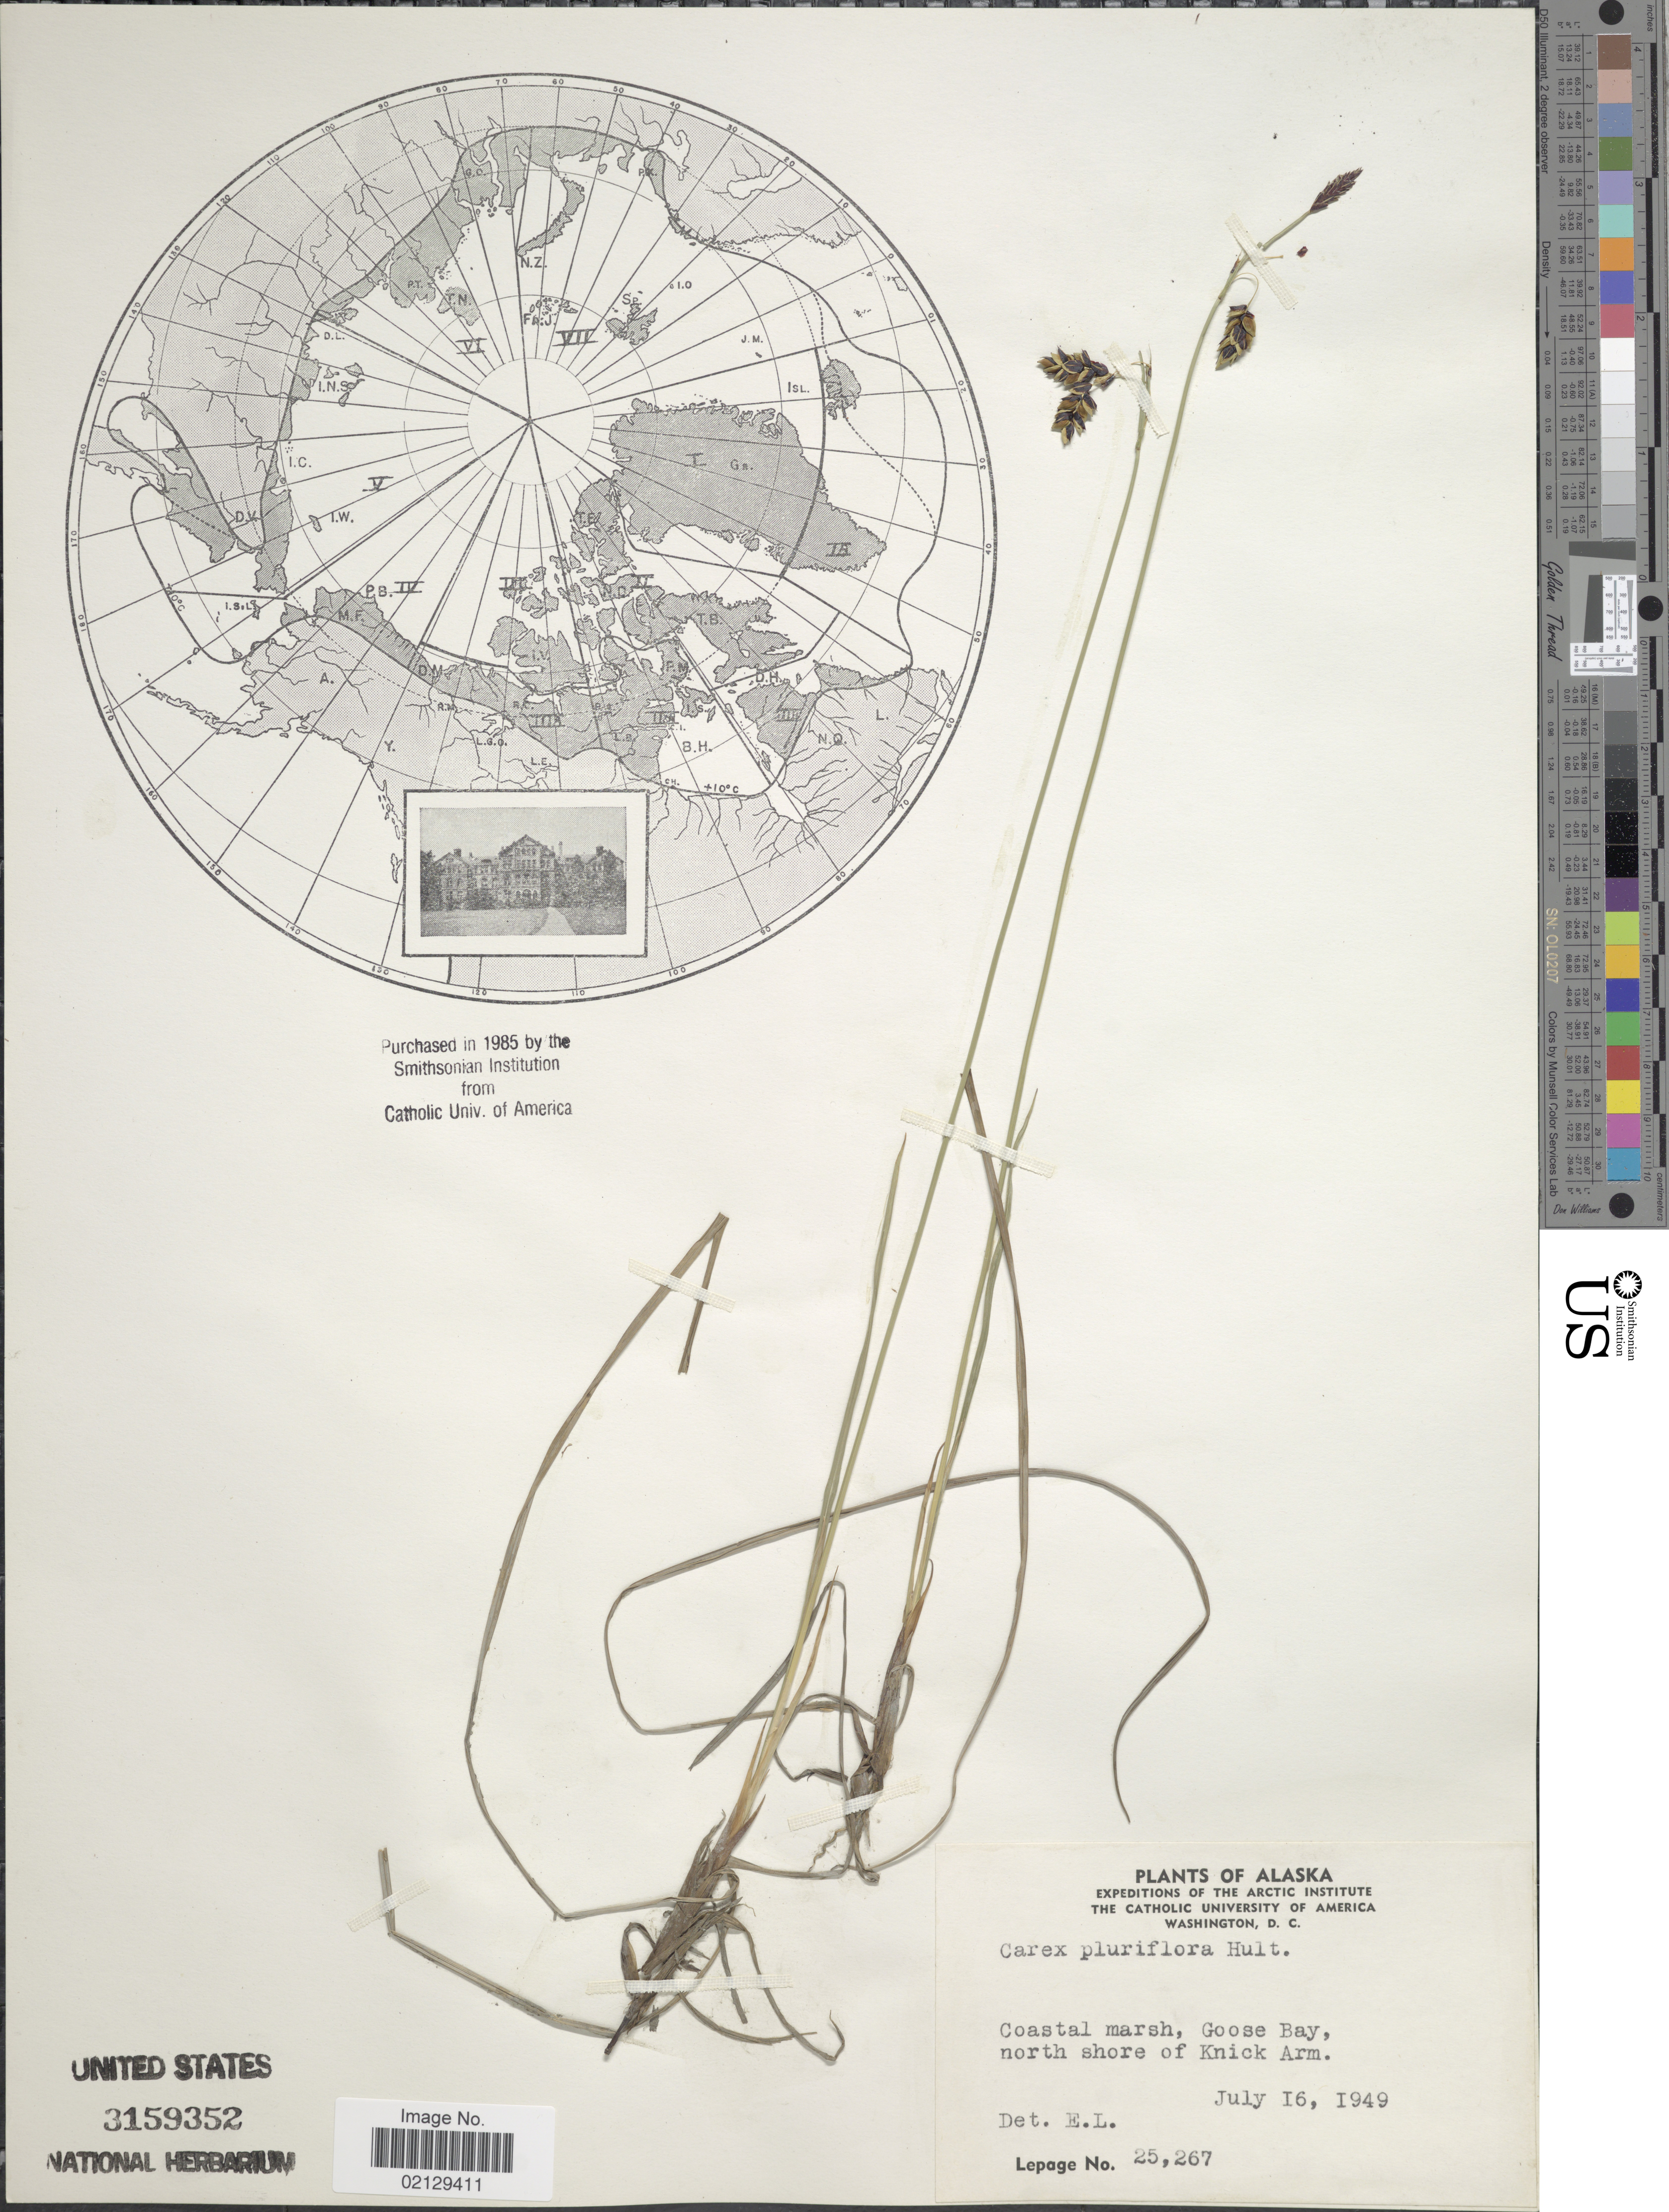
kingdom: Plantae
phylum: Tracheophyta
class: Liliopsida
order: Poales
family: Cyperaceae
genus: Carex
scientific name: Carex pluriflora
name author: Hultén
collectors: -. LePage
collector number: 25267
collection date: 1949-07-16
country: United States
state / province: Alaska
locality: Coastal marsh, Goose Bay north shore of Knick Arm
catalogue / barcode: US 3159352